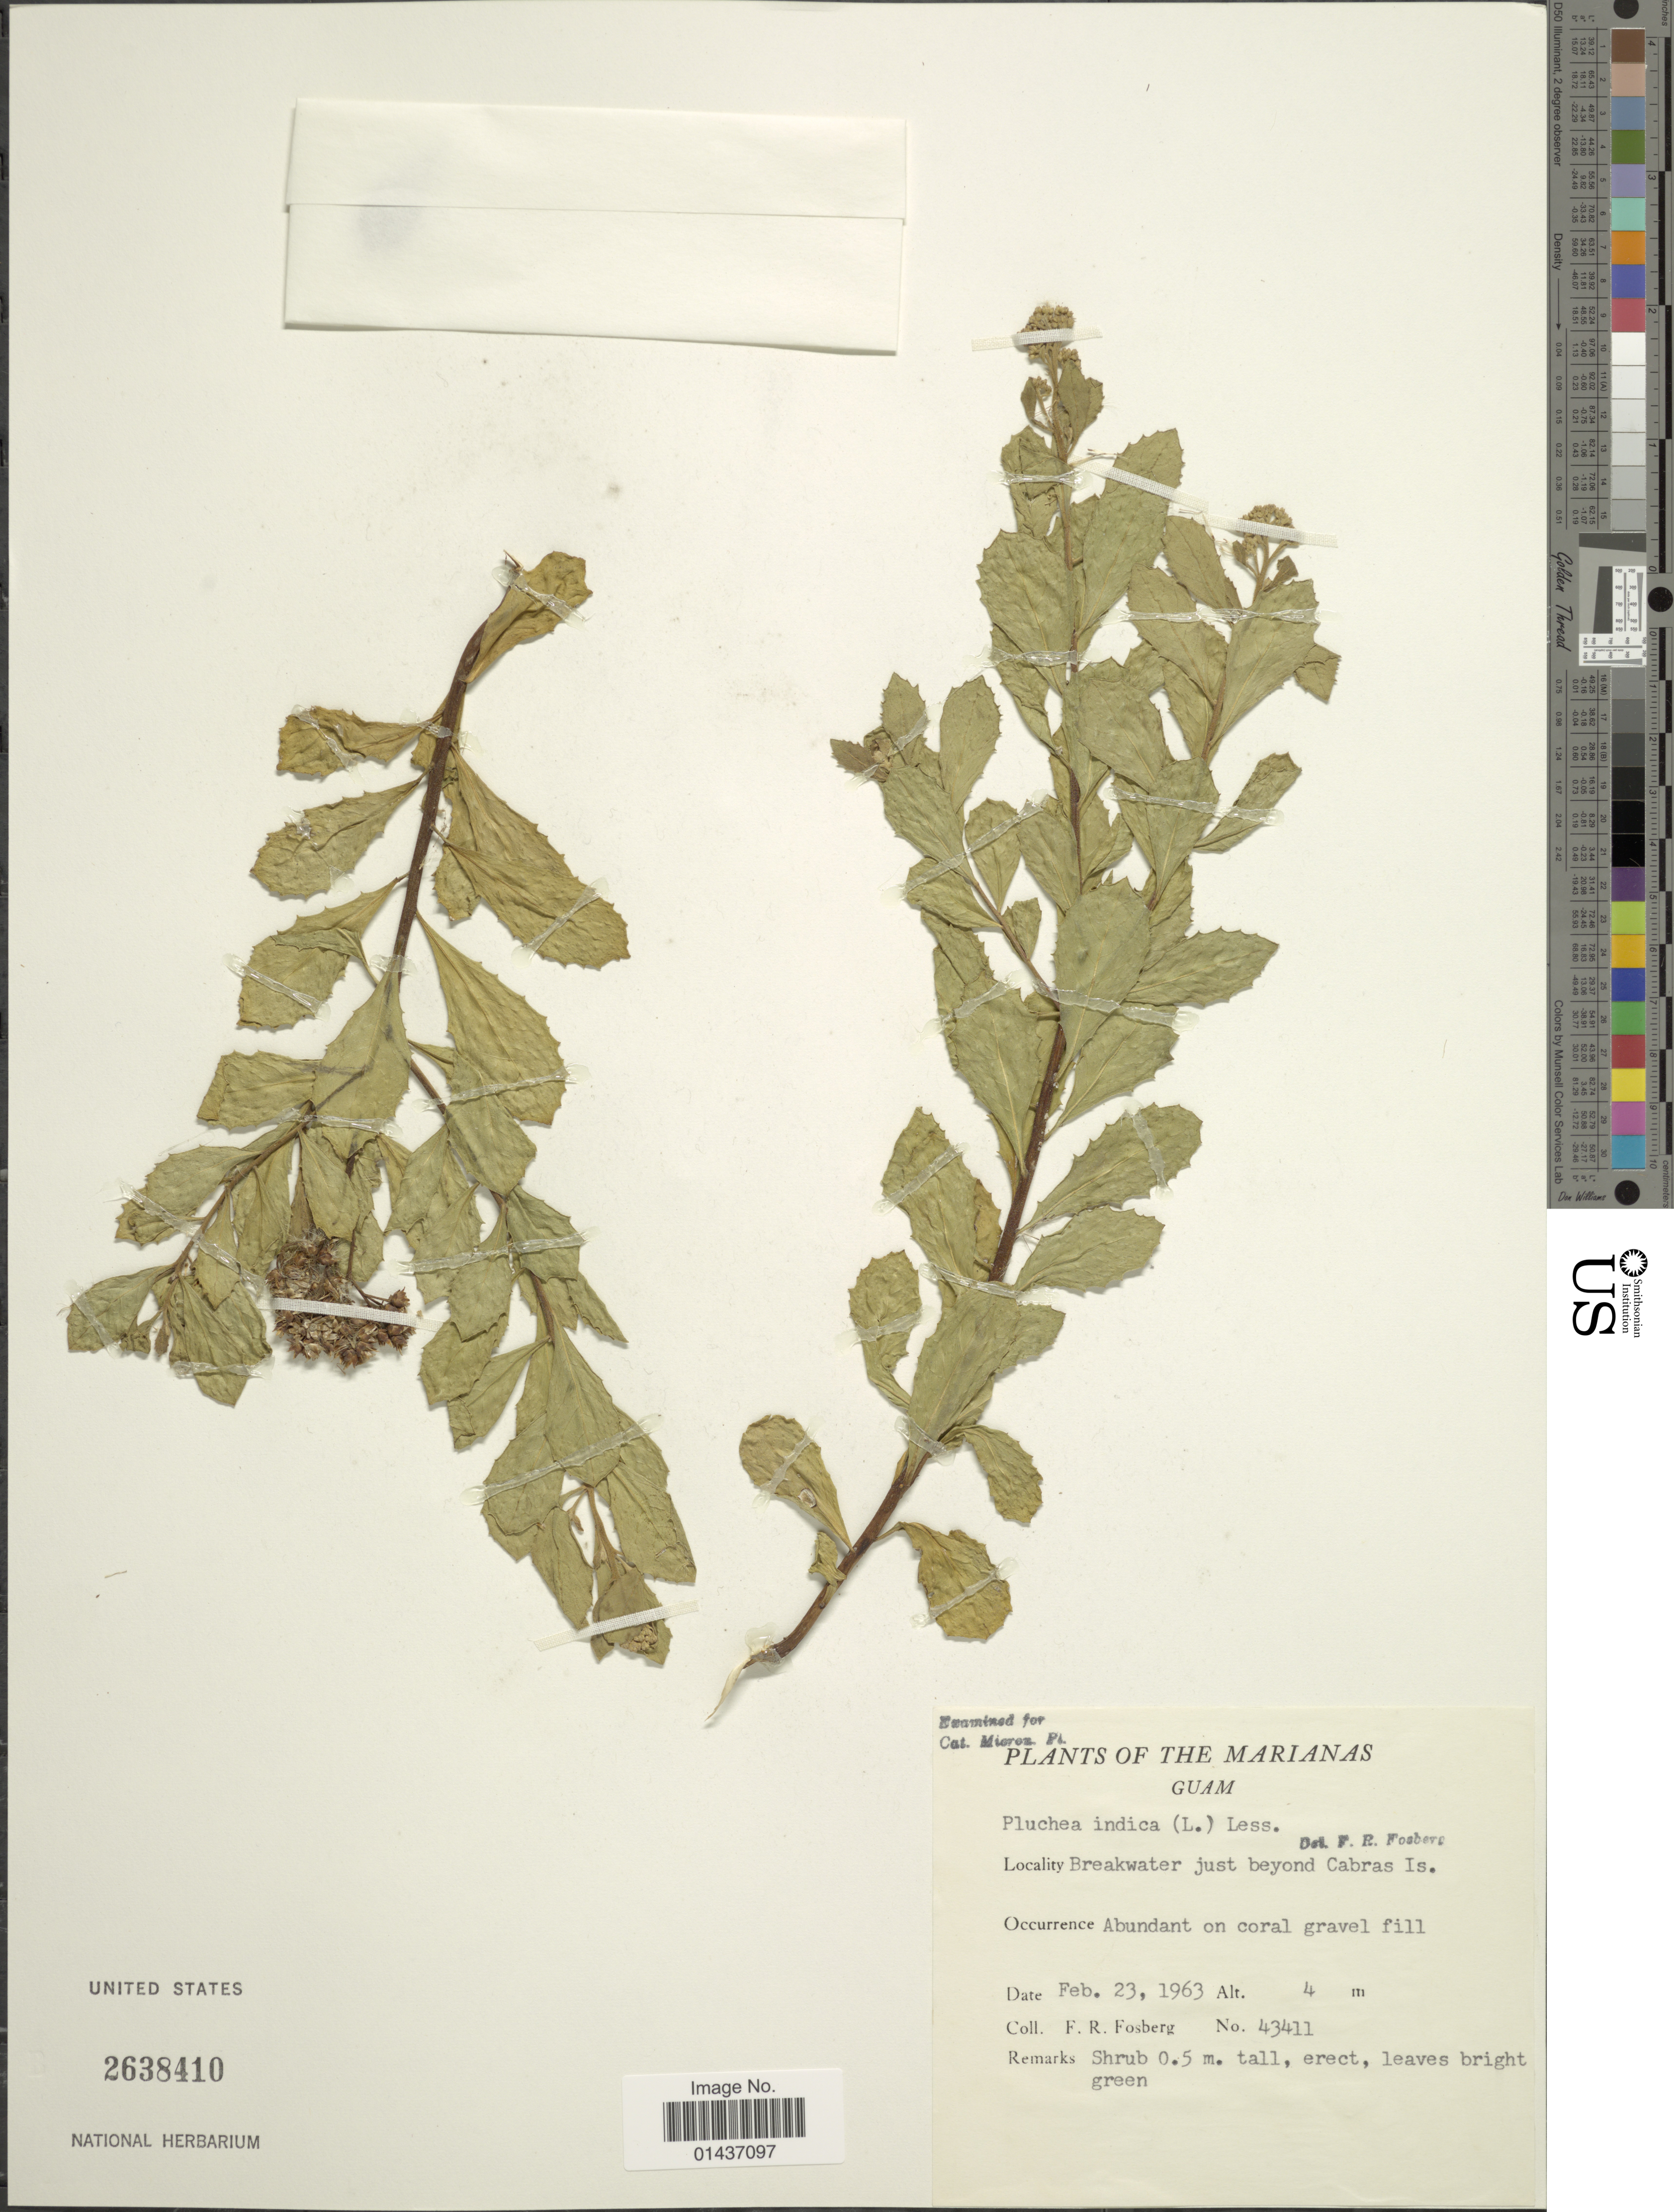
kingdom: Plantae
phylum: Tracheophyta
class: Magnoliopsida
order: Asterales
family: Asteraceae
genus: Pluchea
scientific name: Pluchea indica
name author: (L.) Less.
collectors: F. R. Fosberg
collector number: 43411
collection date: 1963-02-23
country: Guam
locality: The Marianas, Breakwater just beyond Cabras Is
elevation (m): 4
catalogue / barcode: US 2638410